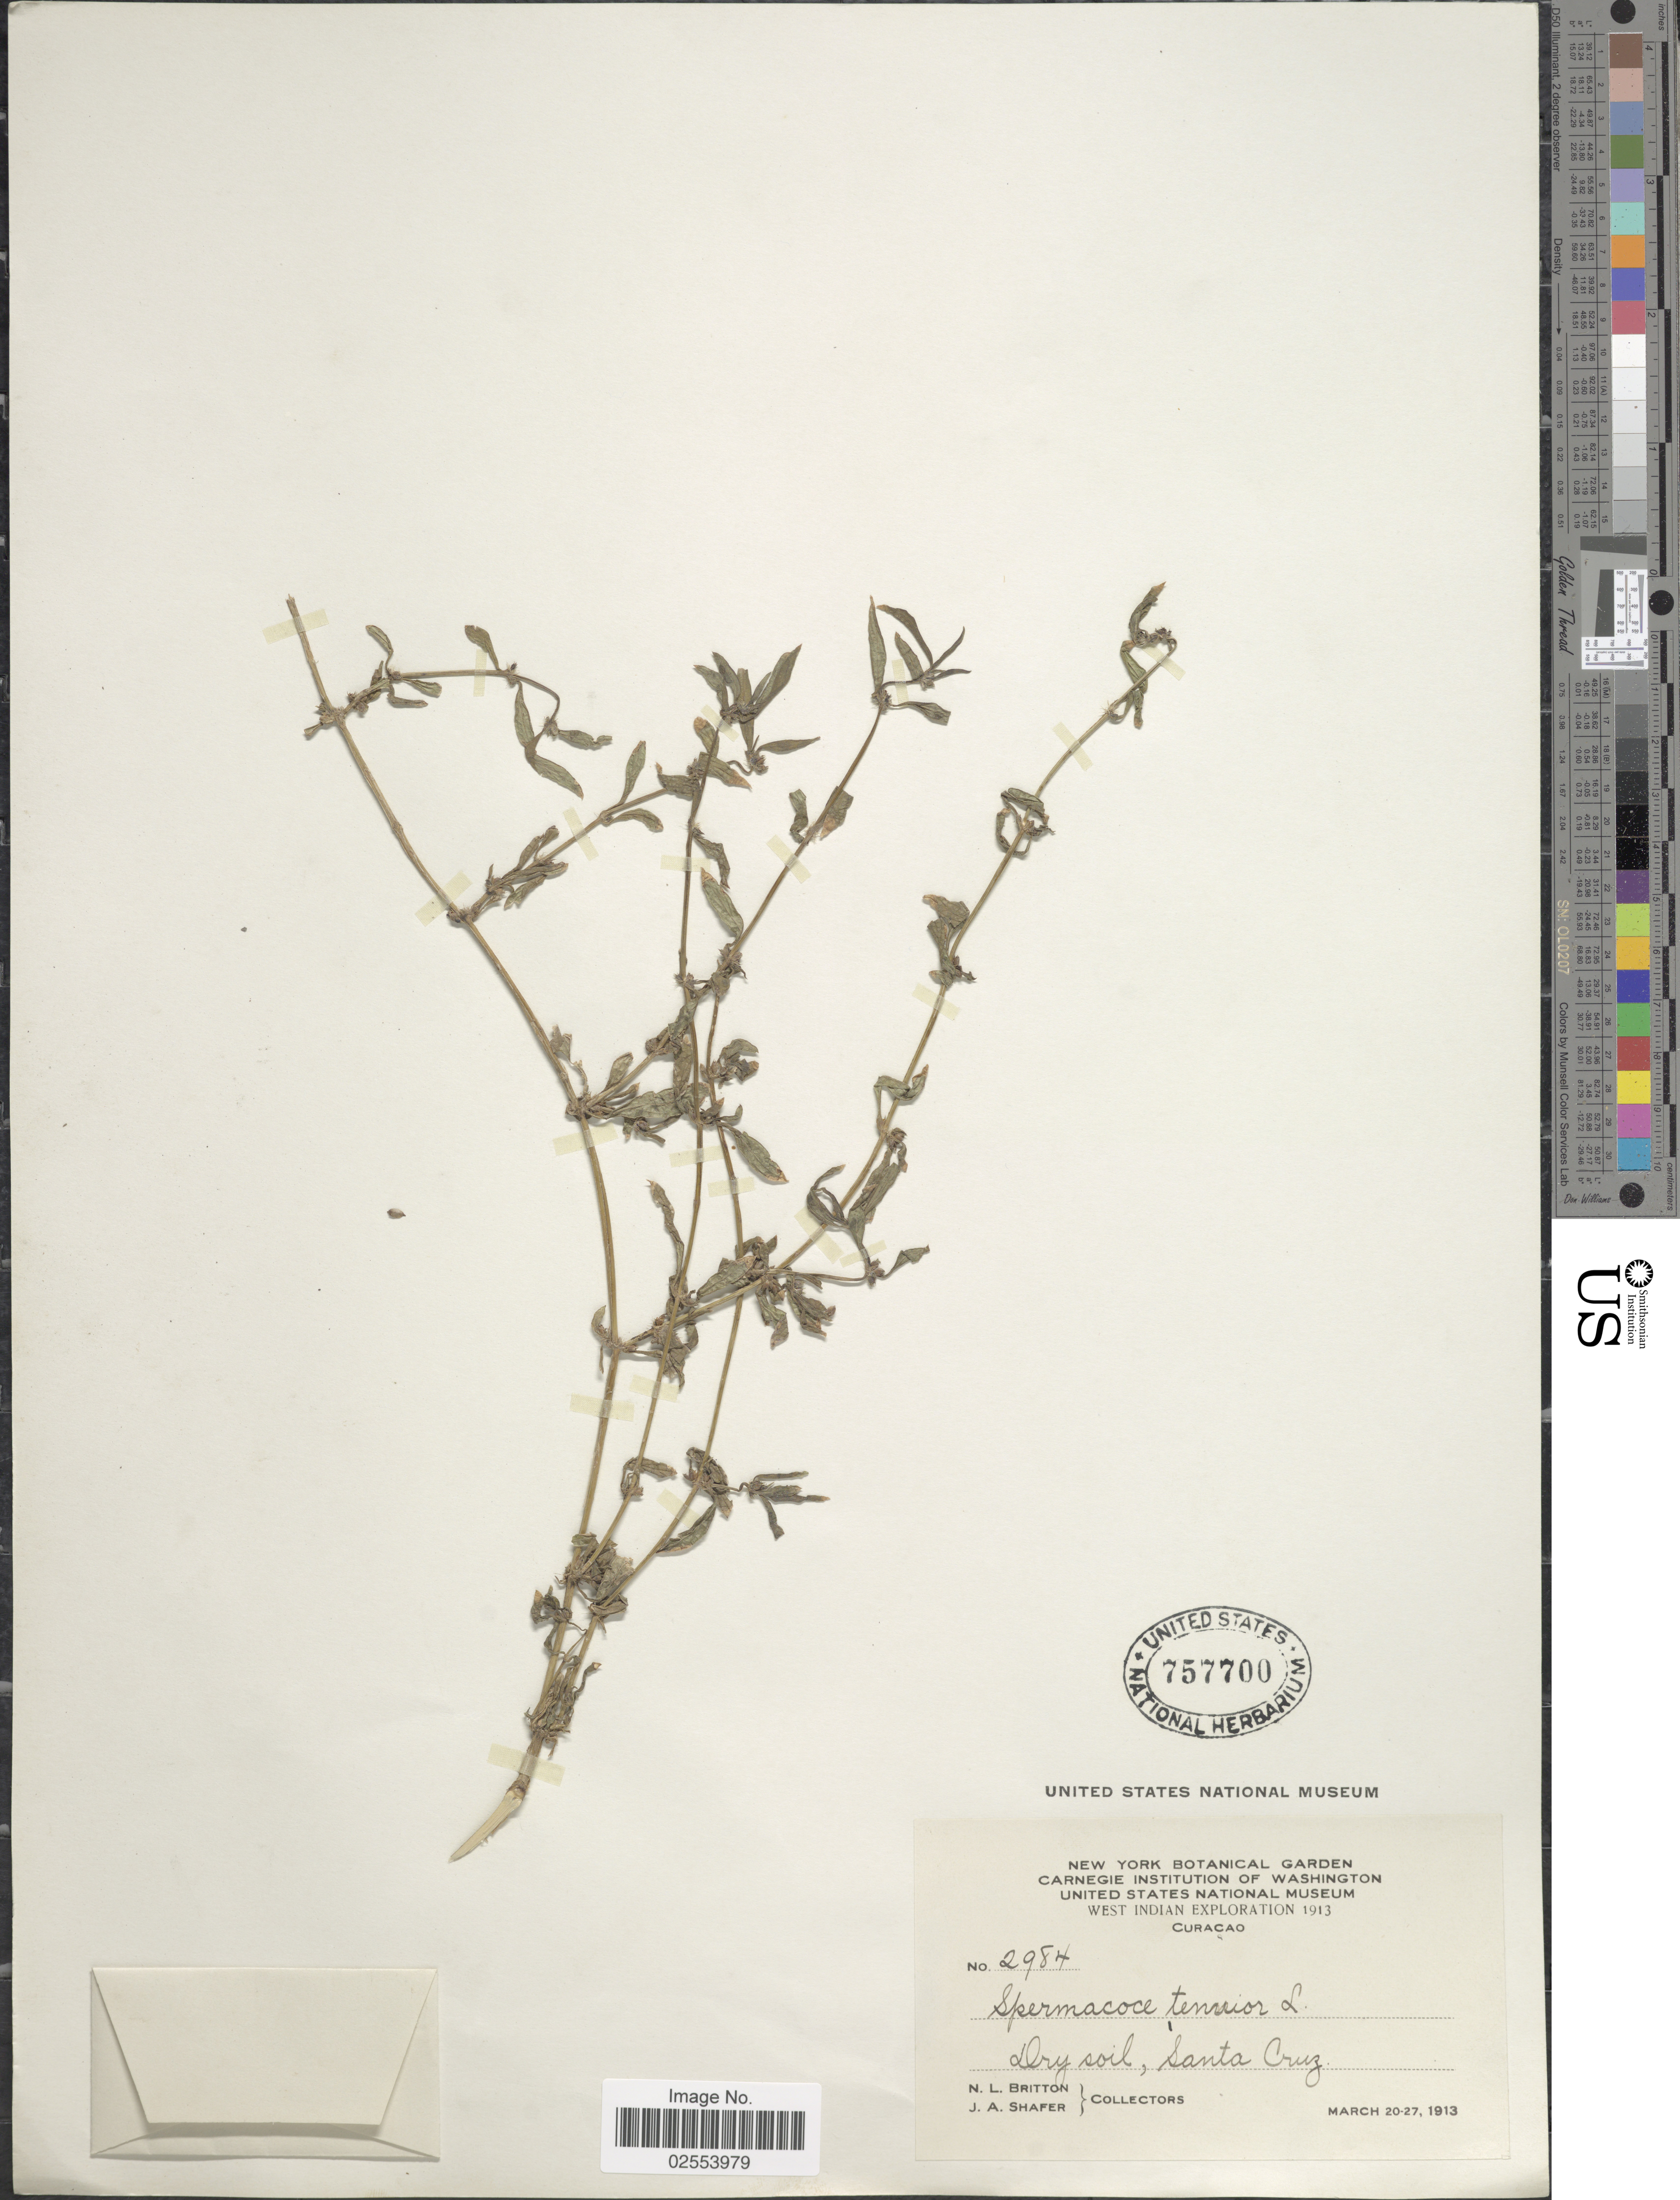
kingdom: Plantae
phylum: Tracheophyta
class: Magnoliopsida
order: Gentianales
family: Rubiaceae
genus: Spermacoce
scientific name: Spermacoce glabra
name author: Michx.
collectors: N. Britton & J. A. Shafer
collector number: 2984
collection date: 1913-03-20/1913-03-27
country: Curaçao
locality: Santa Cruz.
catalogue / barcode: US 757700